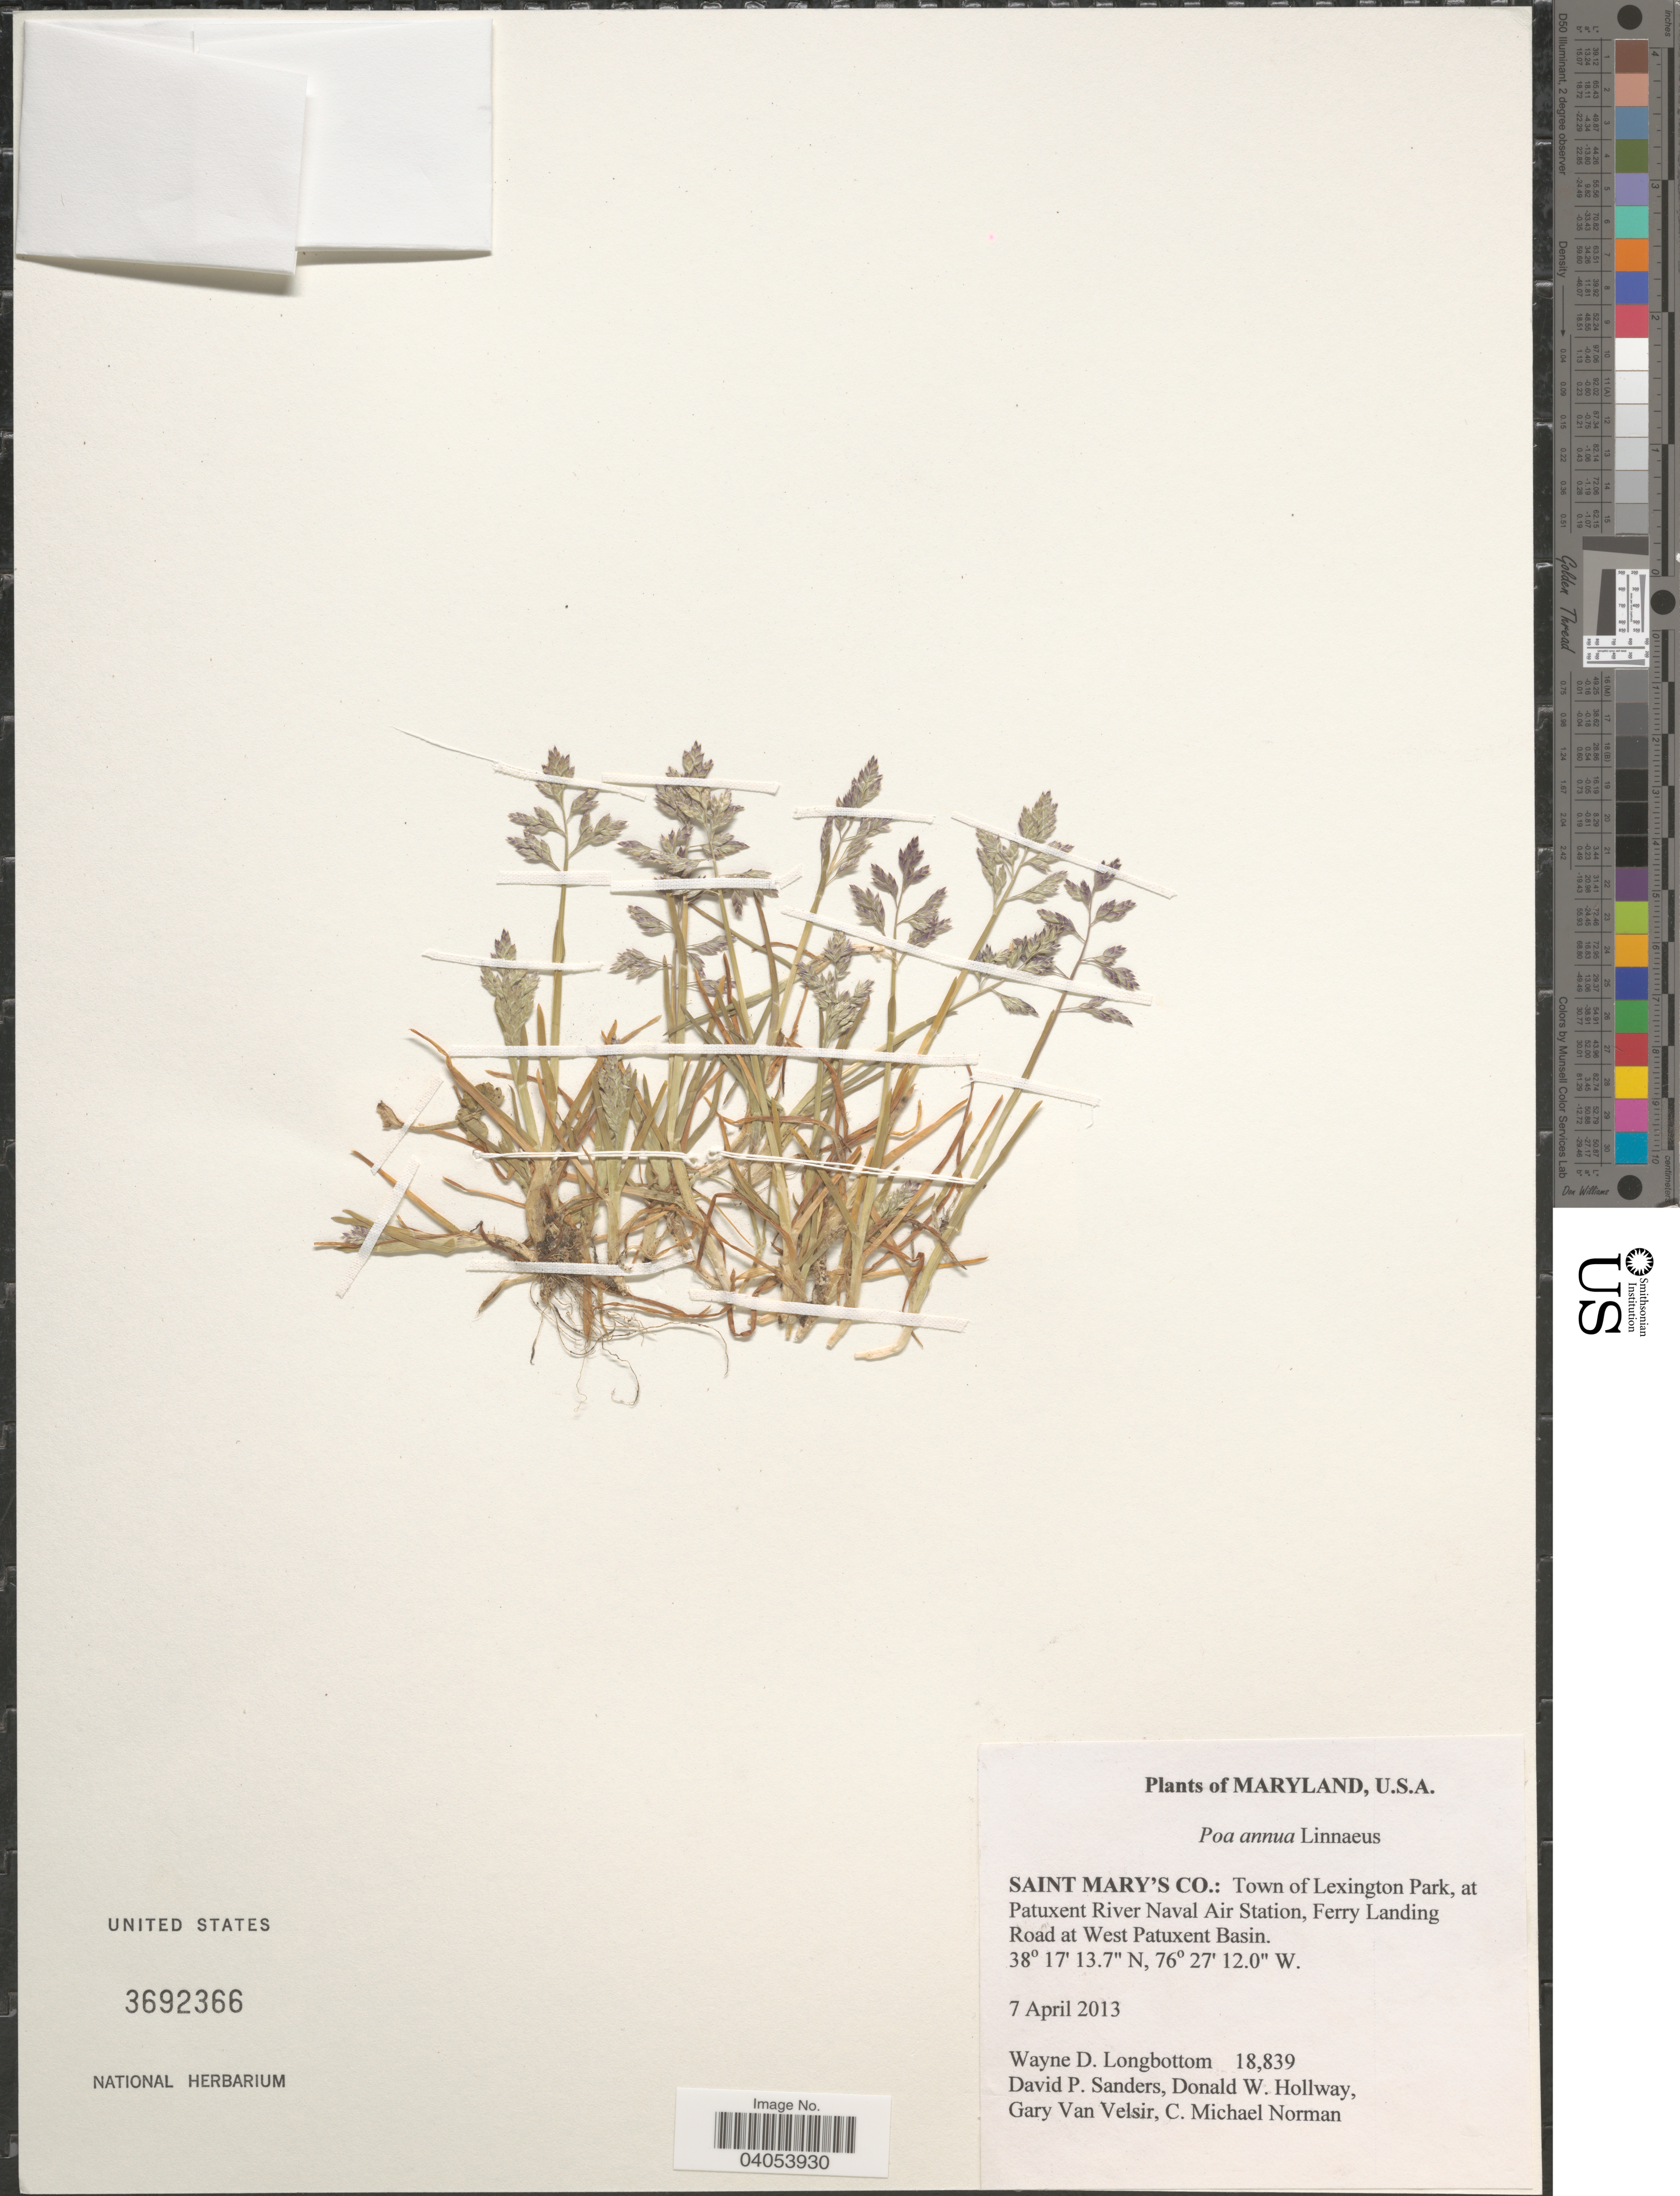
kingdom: Plantae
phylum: Tracheophyta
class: Liliopsida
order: Poales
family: Poaceae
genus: Poa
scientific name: Poa annua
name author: L.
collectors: W. D. Longbottom, D. Sanders, D. Hollway, G. Van Velsir & Longbottom, W. D. (Collector), Sanders, D. (Collector), Hollway, Donald W. (Collector), Van Velsir, Gary (Collector), Norman, C. M. (Collector)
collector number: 18839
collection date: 2013-04-07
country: United States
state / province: Maryland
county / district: St. Mary's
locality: Saint Mary's Co.: Town of Lexington Park, at Patuxent River Naval Air Station, Ferry Landing Road at West Patuxent Basin.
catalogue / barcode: US 3692366